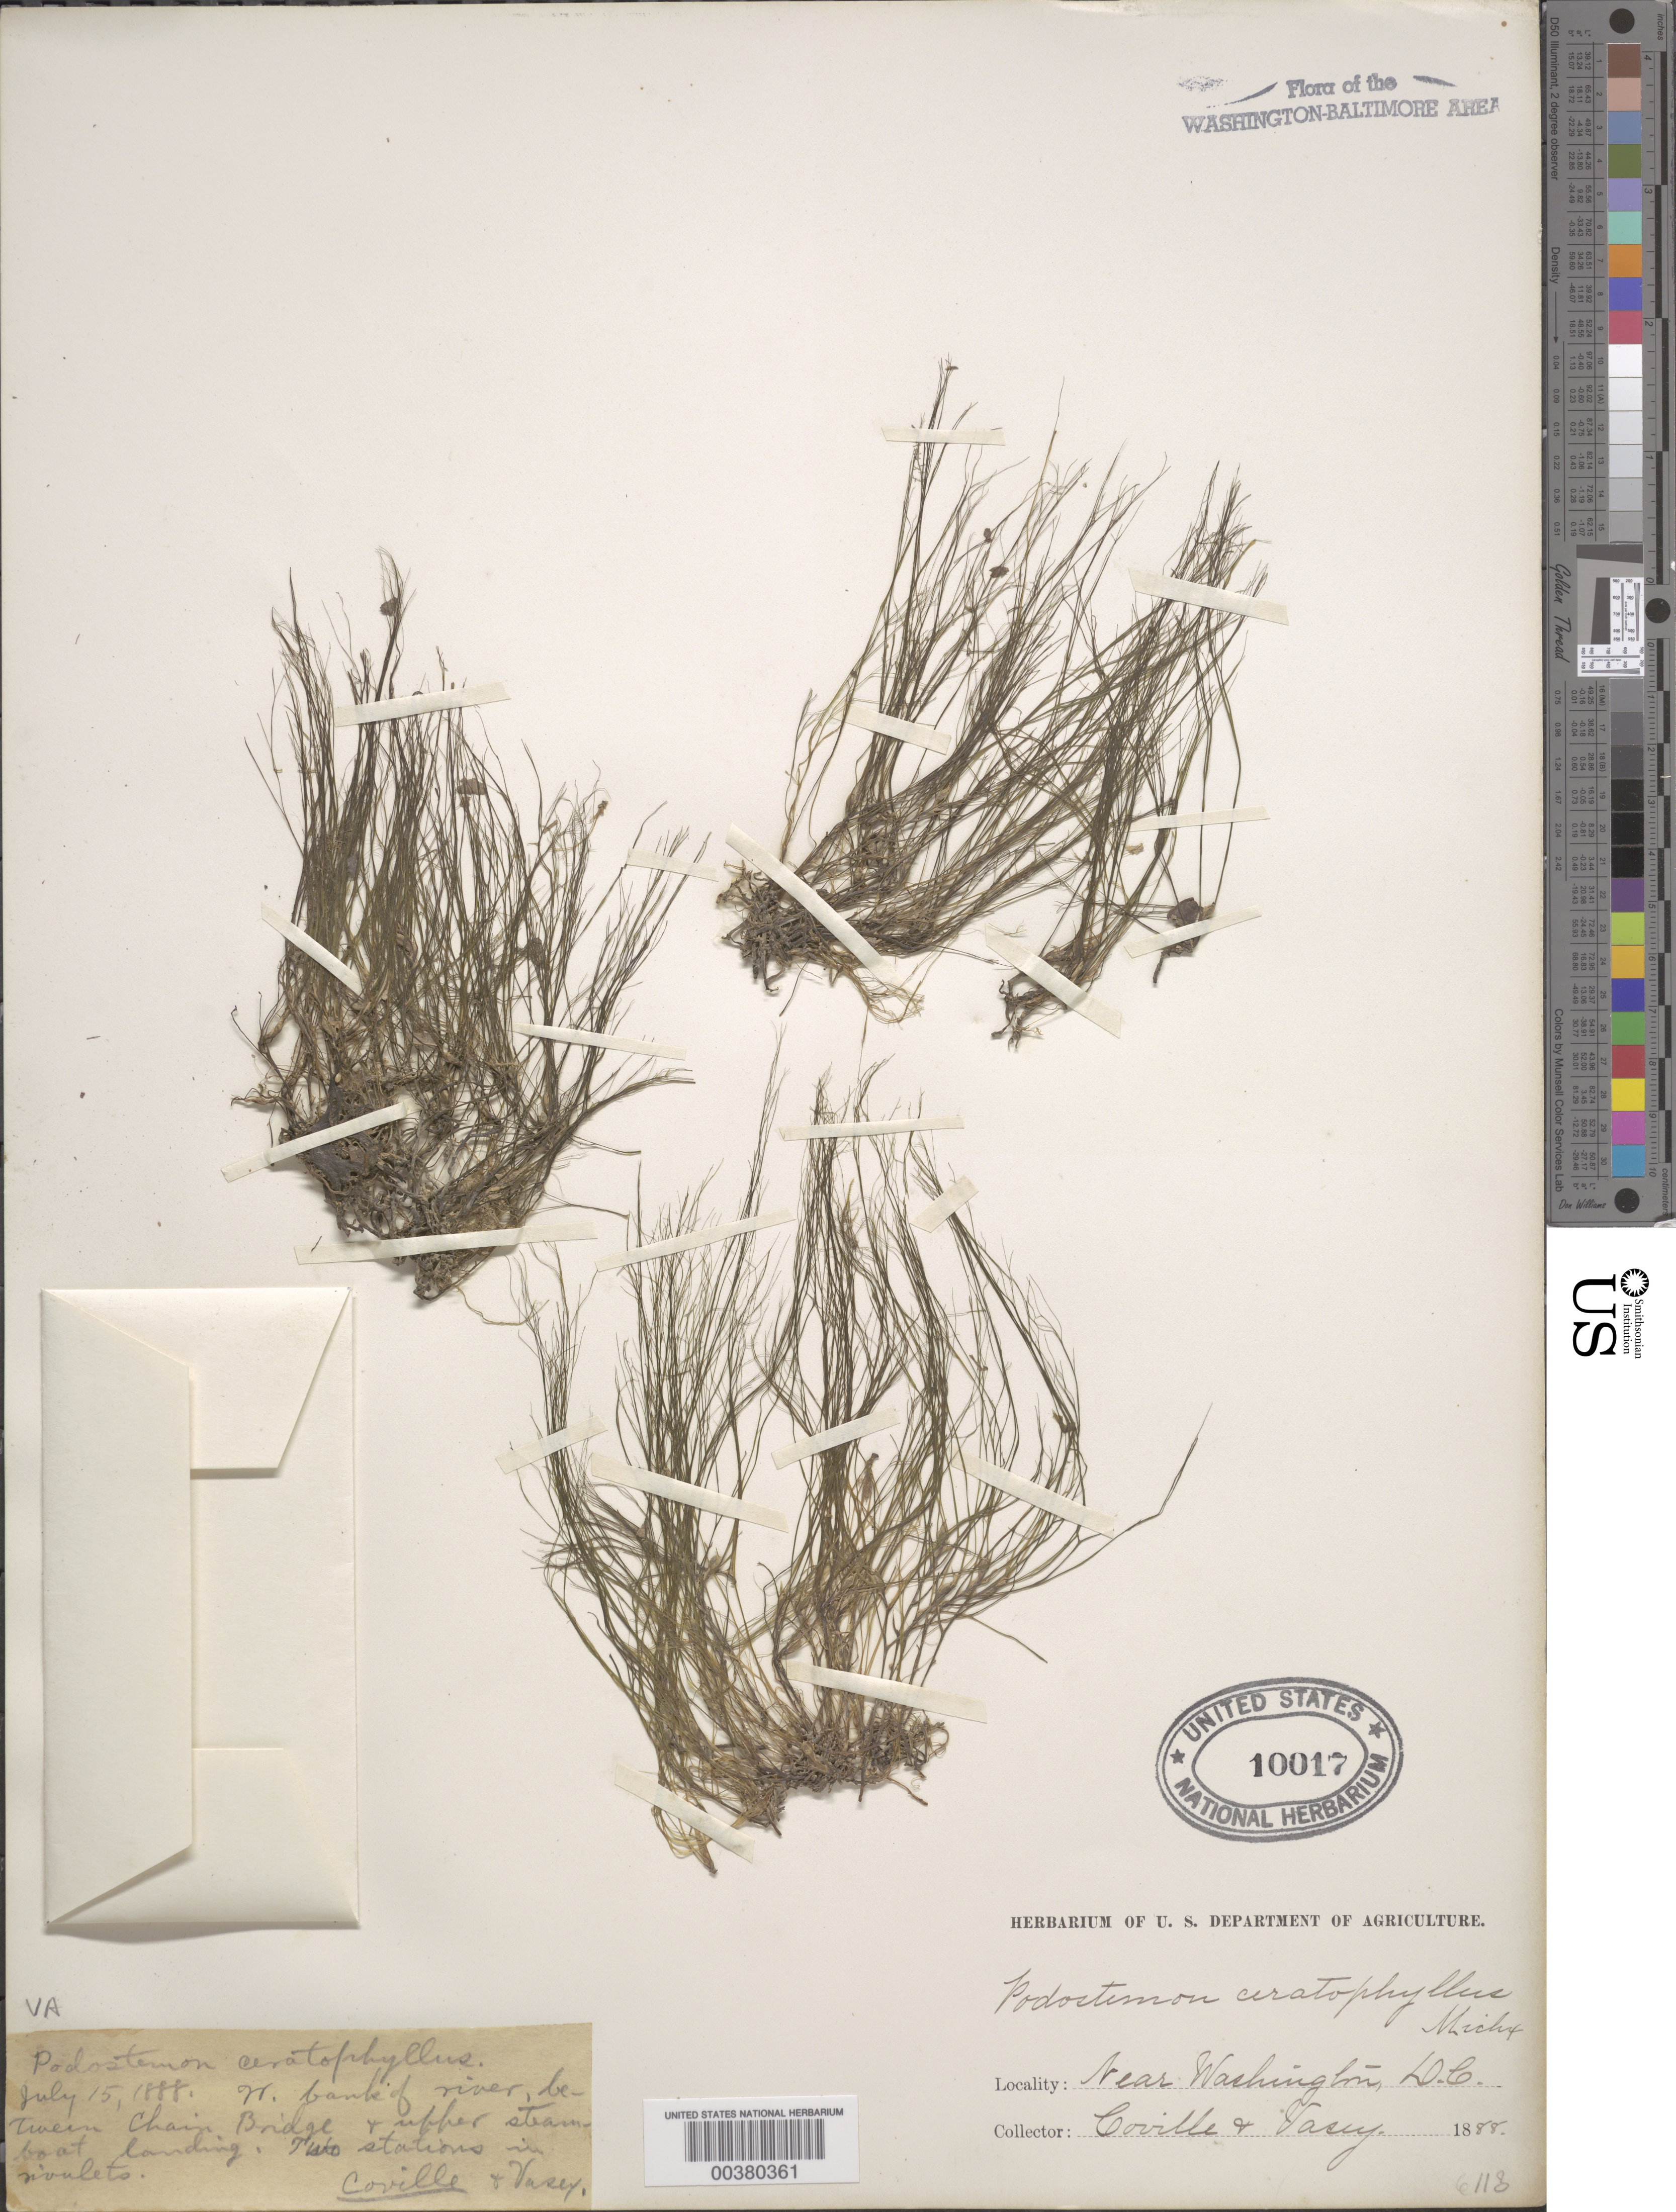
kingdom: Plantae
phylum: Tracheophyta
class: Magnoliopsida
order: Malpighiales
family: Podostemaceae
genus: Podostemum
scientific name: Podostemum ceratophylllum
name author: Michx.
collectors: F. V. Coville & G. R. Vasey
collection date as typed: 15 Jul 1888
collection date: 1888-07-15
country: United States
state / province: District of Columbia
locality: Between Chain Bridge and Upper Stream Boat Landing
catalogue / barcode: US 10017